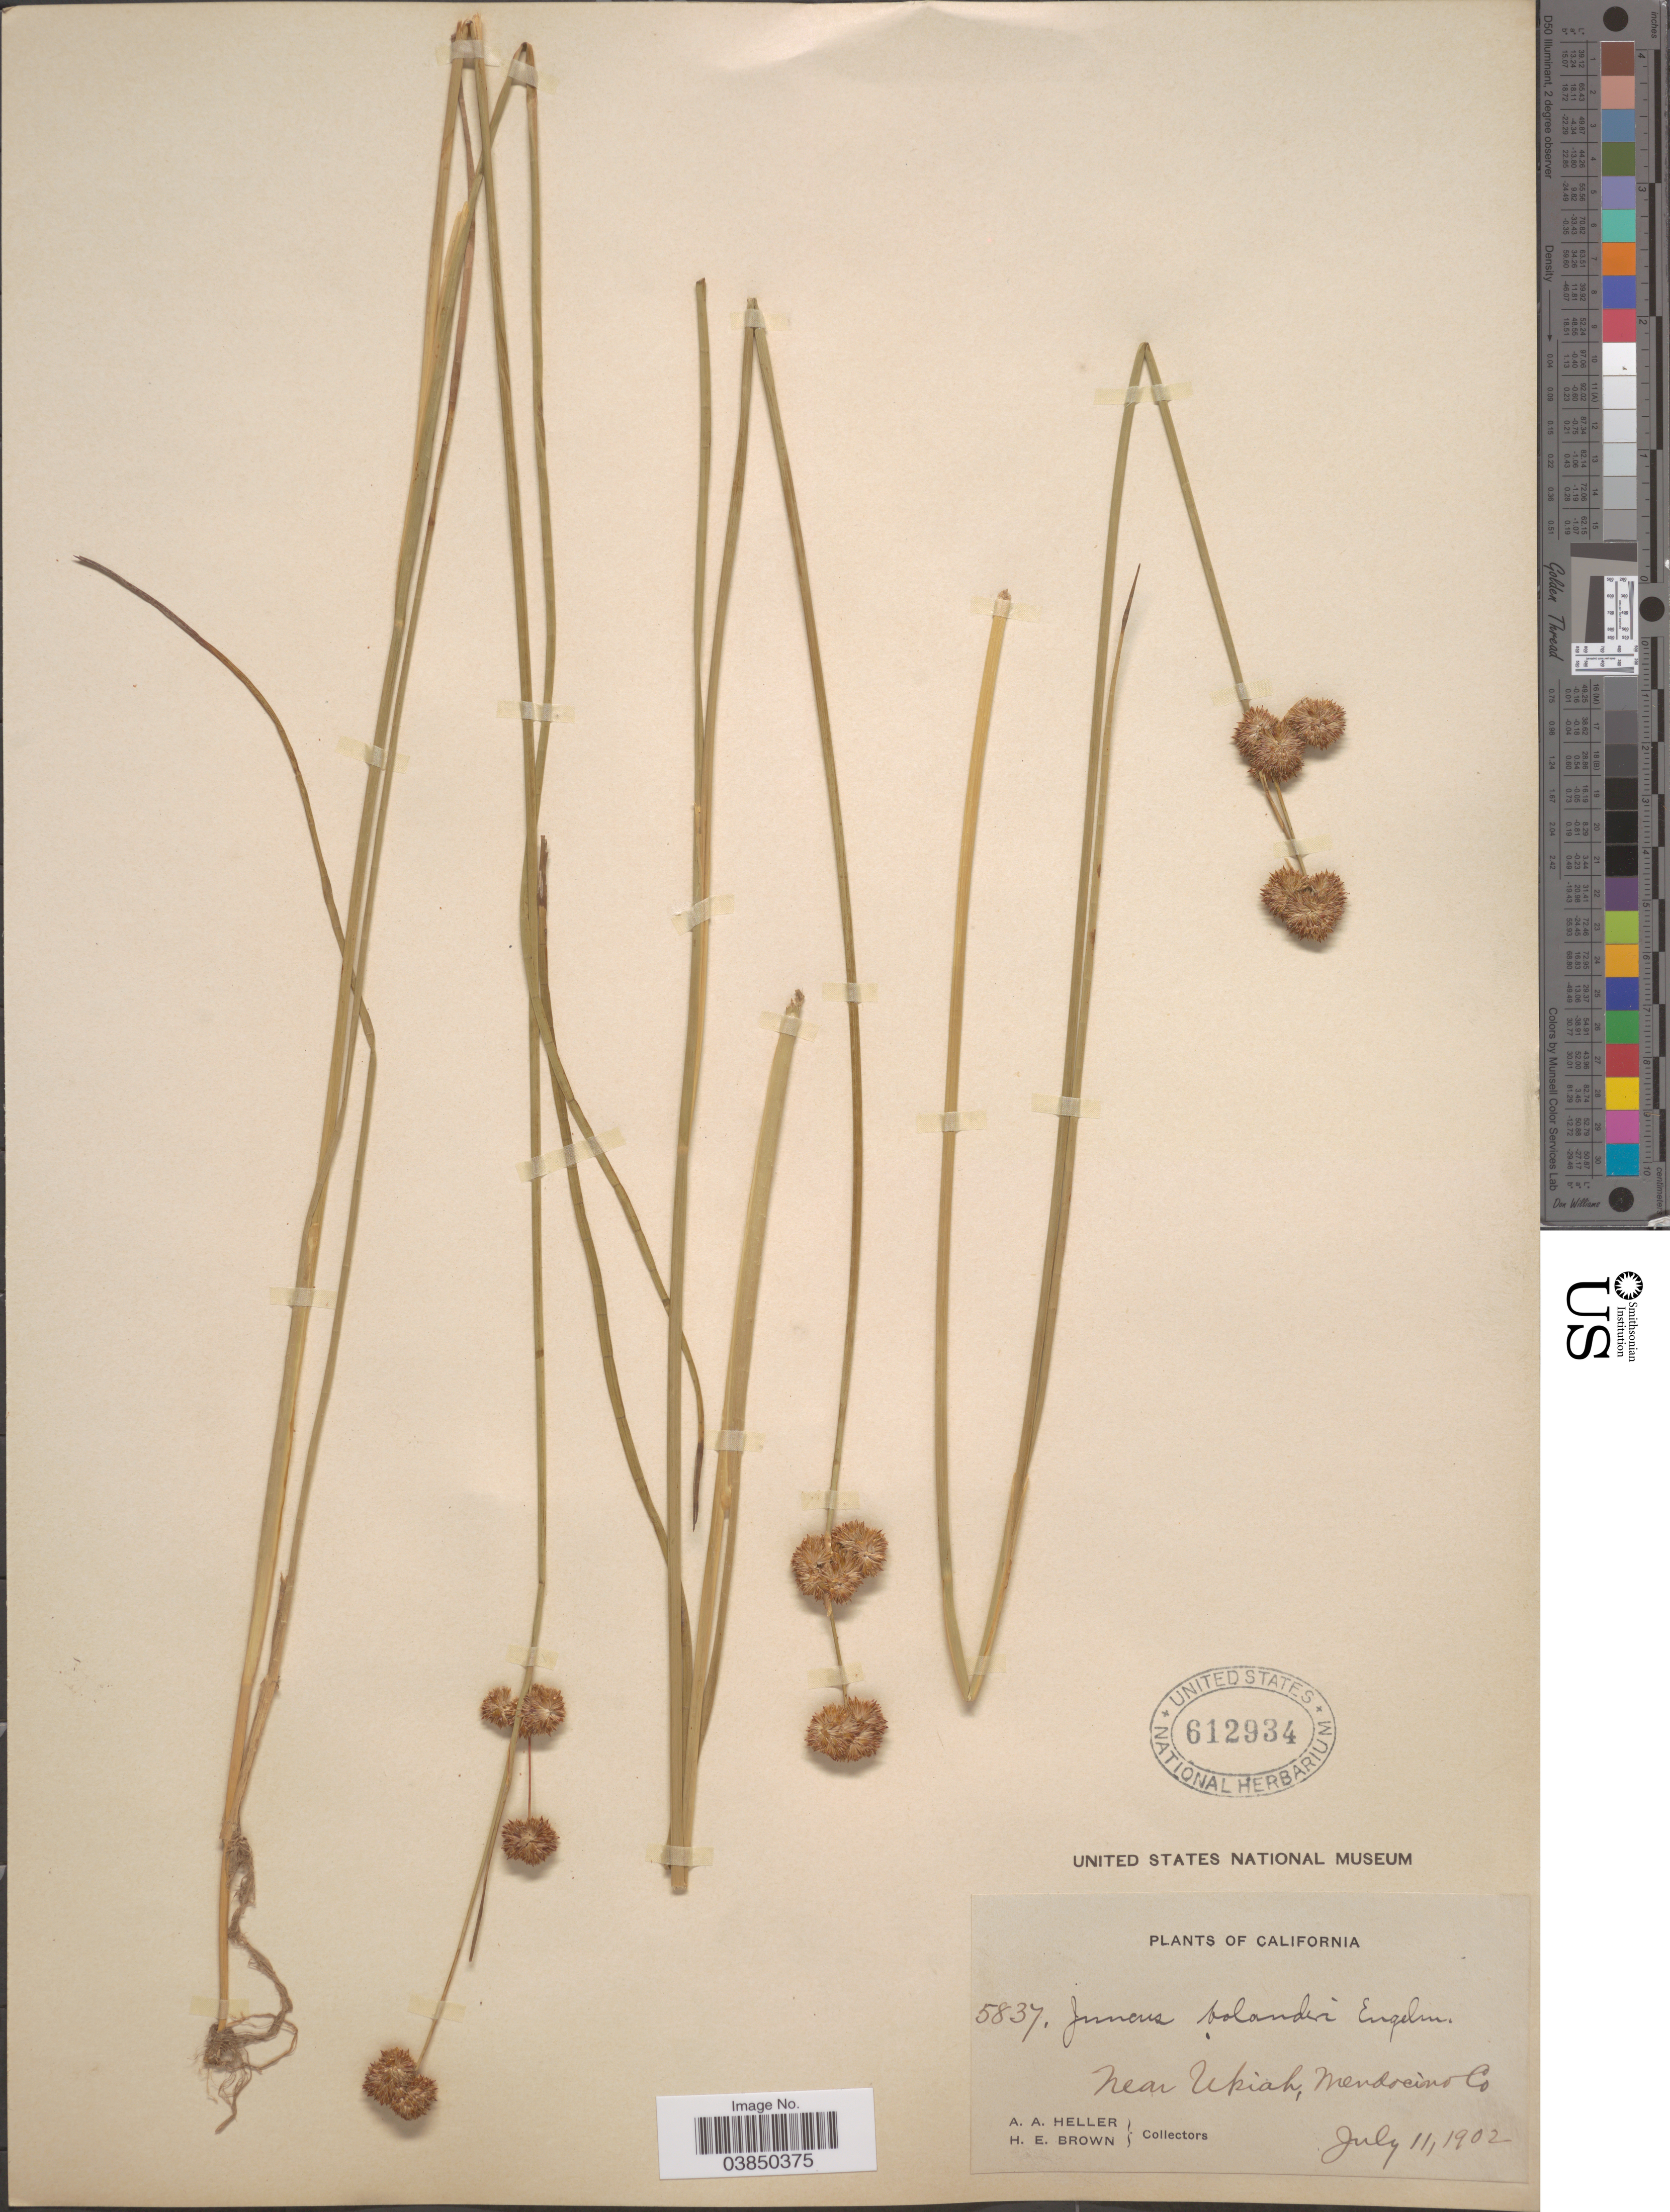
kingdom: Plantae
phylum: Tracheophyta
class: Liliopsida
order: Poales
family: Juncaceae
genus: Juncus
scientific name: Juncus bolanderi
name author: Engelm.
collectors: A. A. Heller & H. E. Brown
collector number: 5837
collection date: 1902-07-11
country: United States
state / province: California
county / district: Mendocino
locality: Near Ukiah, Mendocino Co.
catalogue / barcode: US 612934